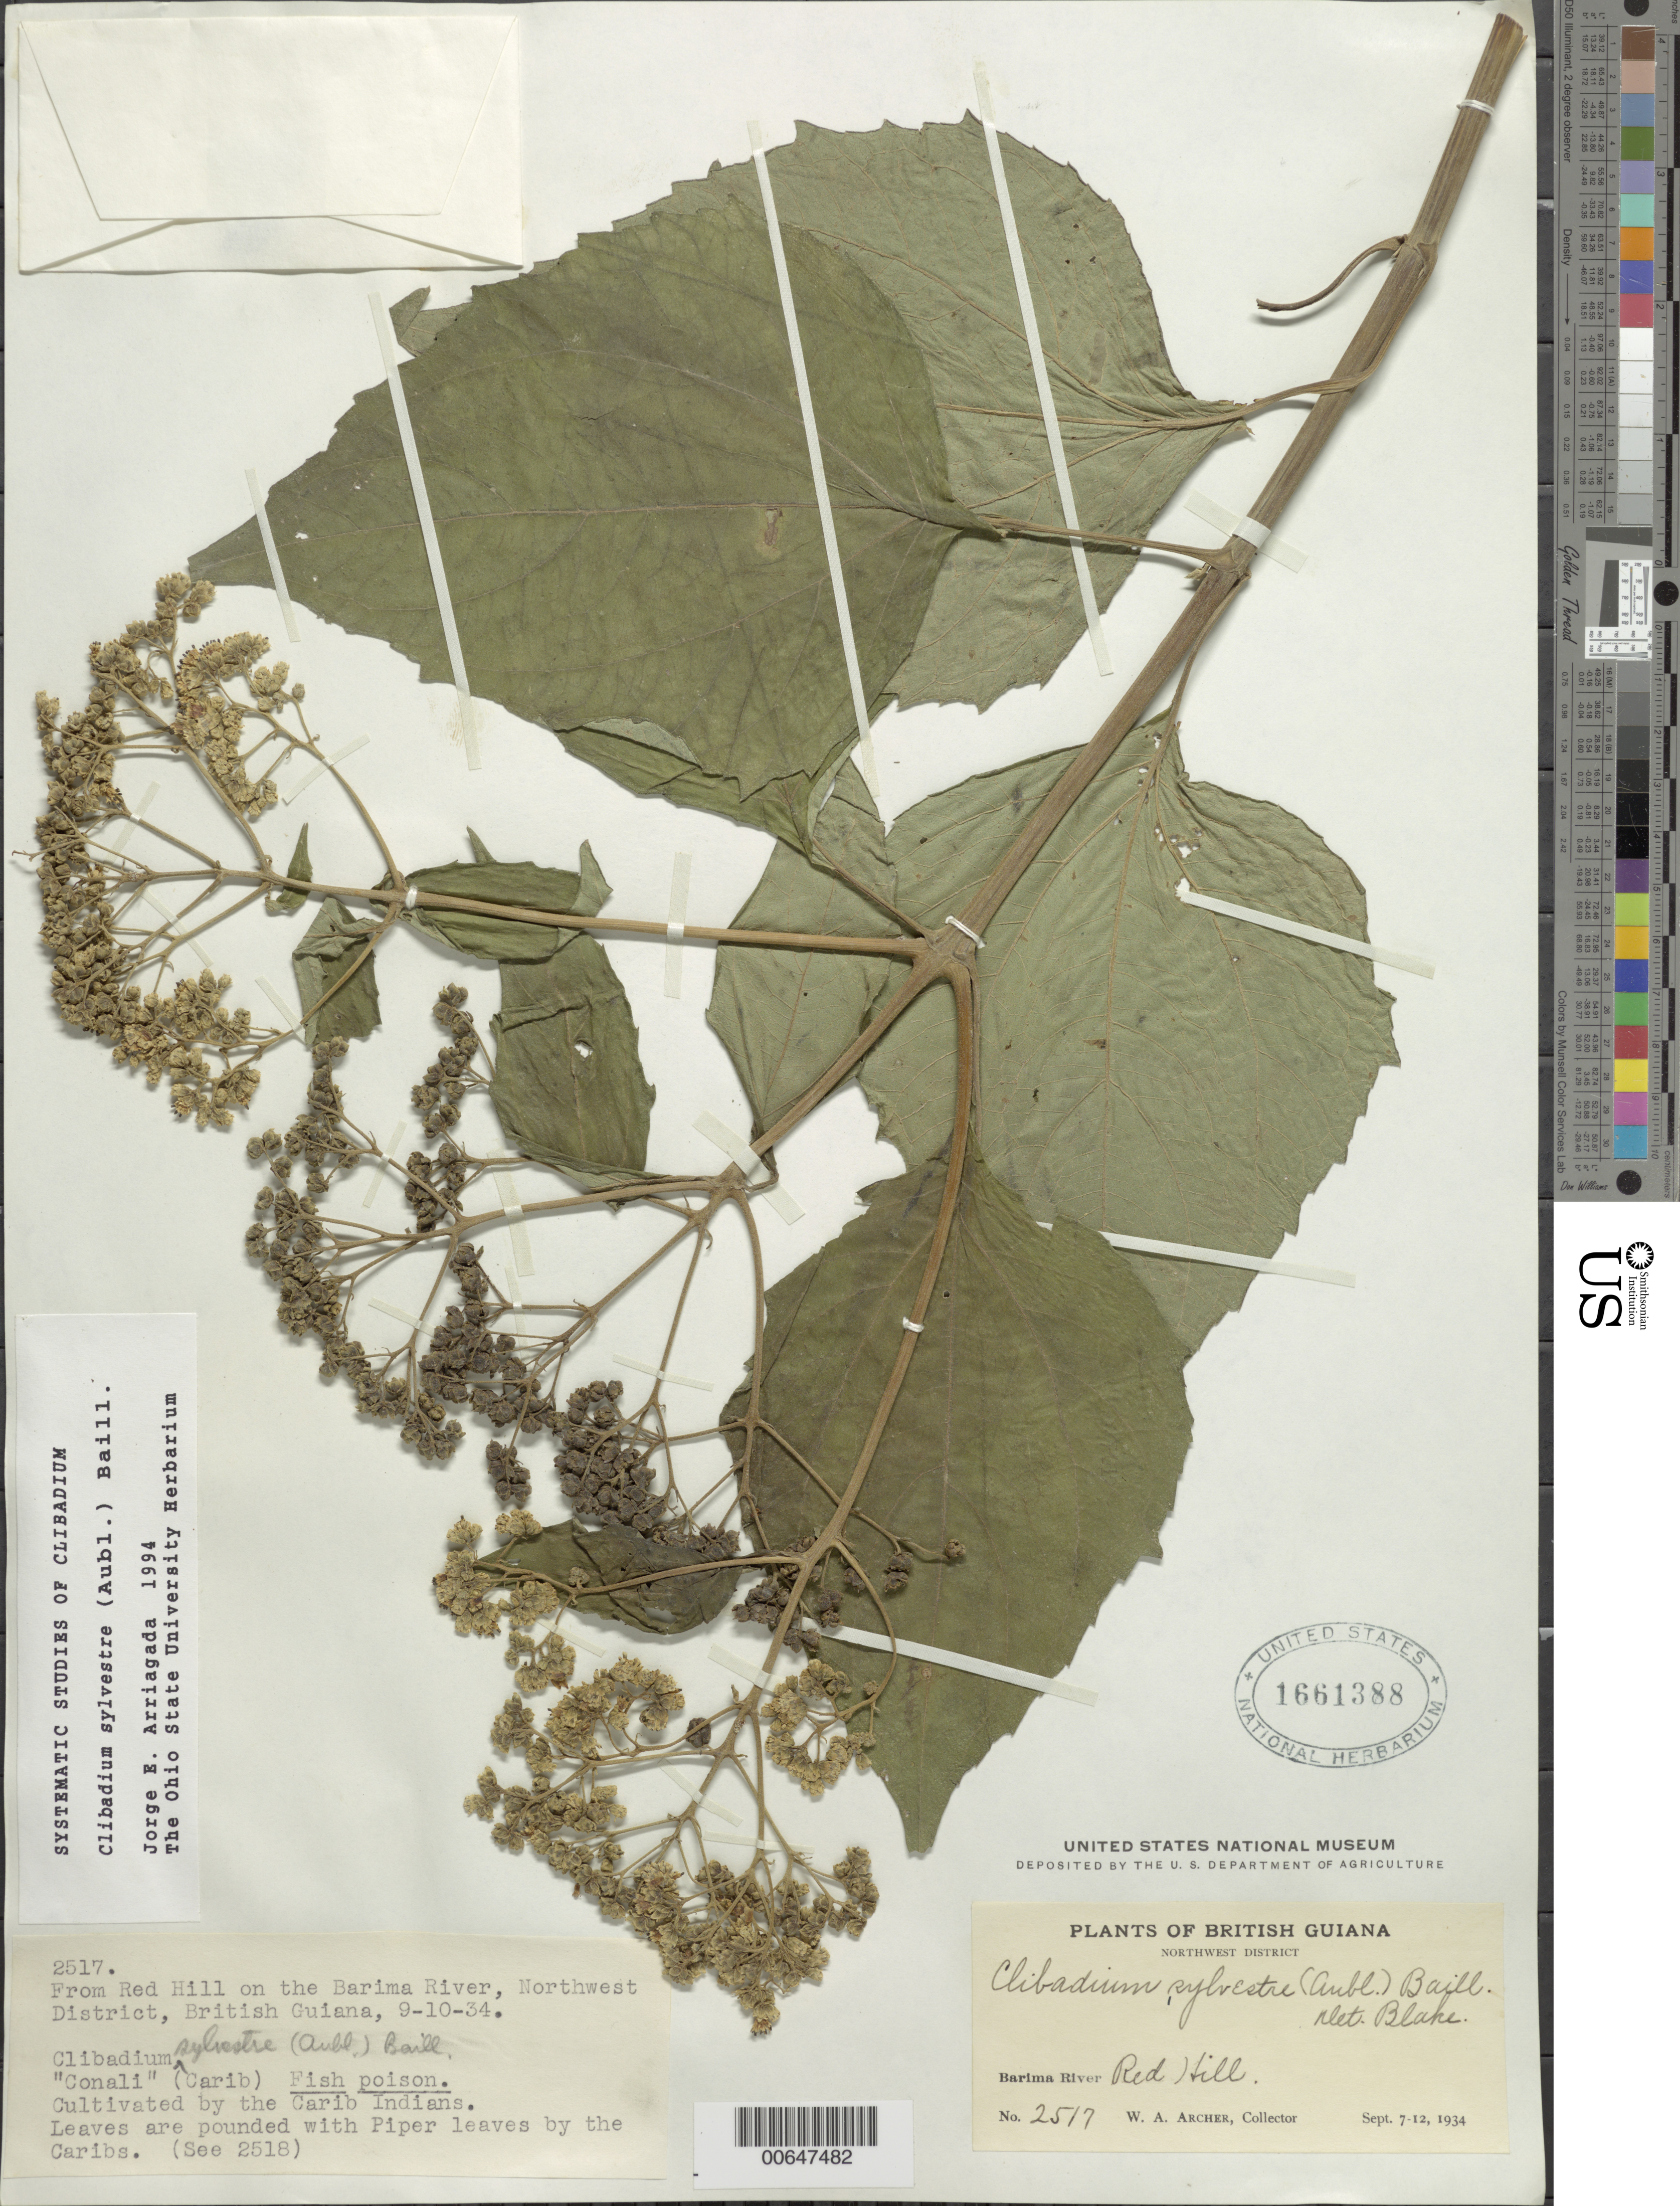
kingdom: Plantae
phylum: Tracheophyta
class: Magnoliopsida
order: Asterales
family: Asteraceae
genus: Clibadium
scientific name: Clibadium sylvestre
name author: (Aubl.) Baill.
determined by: Arriagada, J. E.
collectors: W. A. Archer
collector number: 2517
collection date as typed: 7-Sep-34 to 12-Sep-34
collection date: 1934-09-07/1934-09-12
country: Guyana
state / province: Barima-Waini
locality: Barima R., Red Hill, NW Dist.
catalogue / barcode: US 1661388